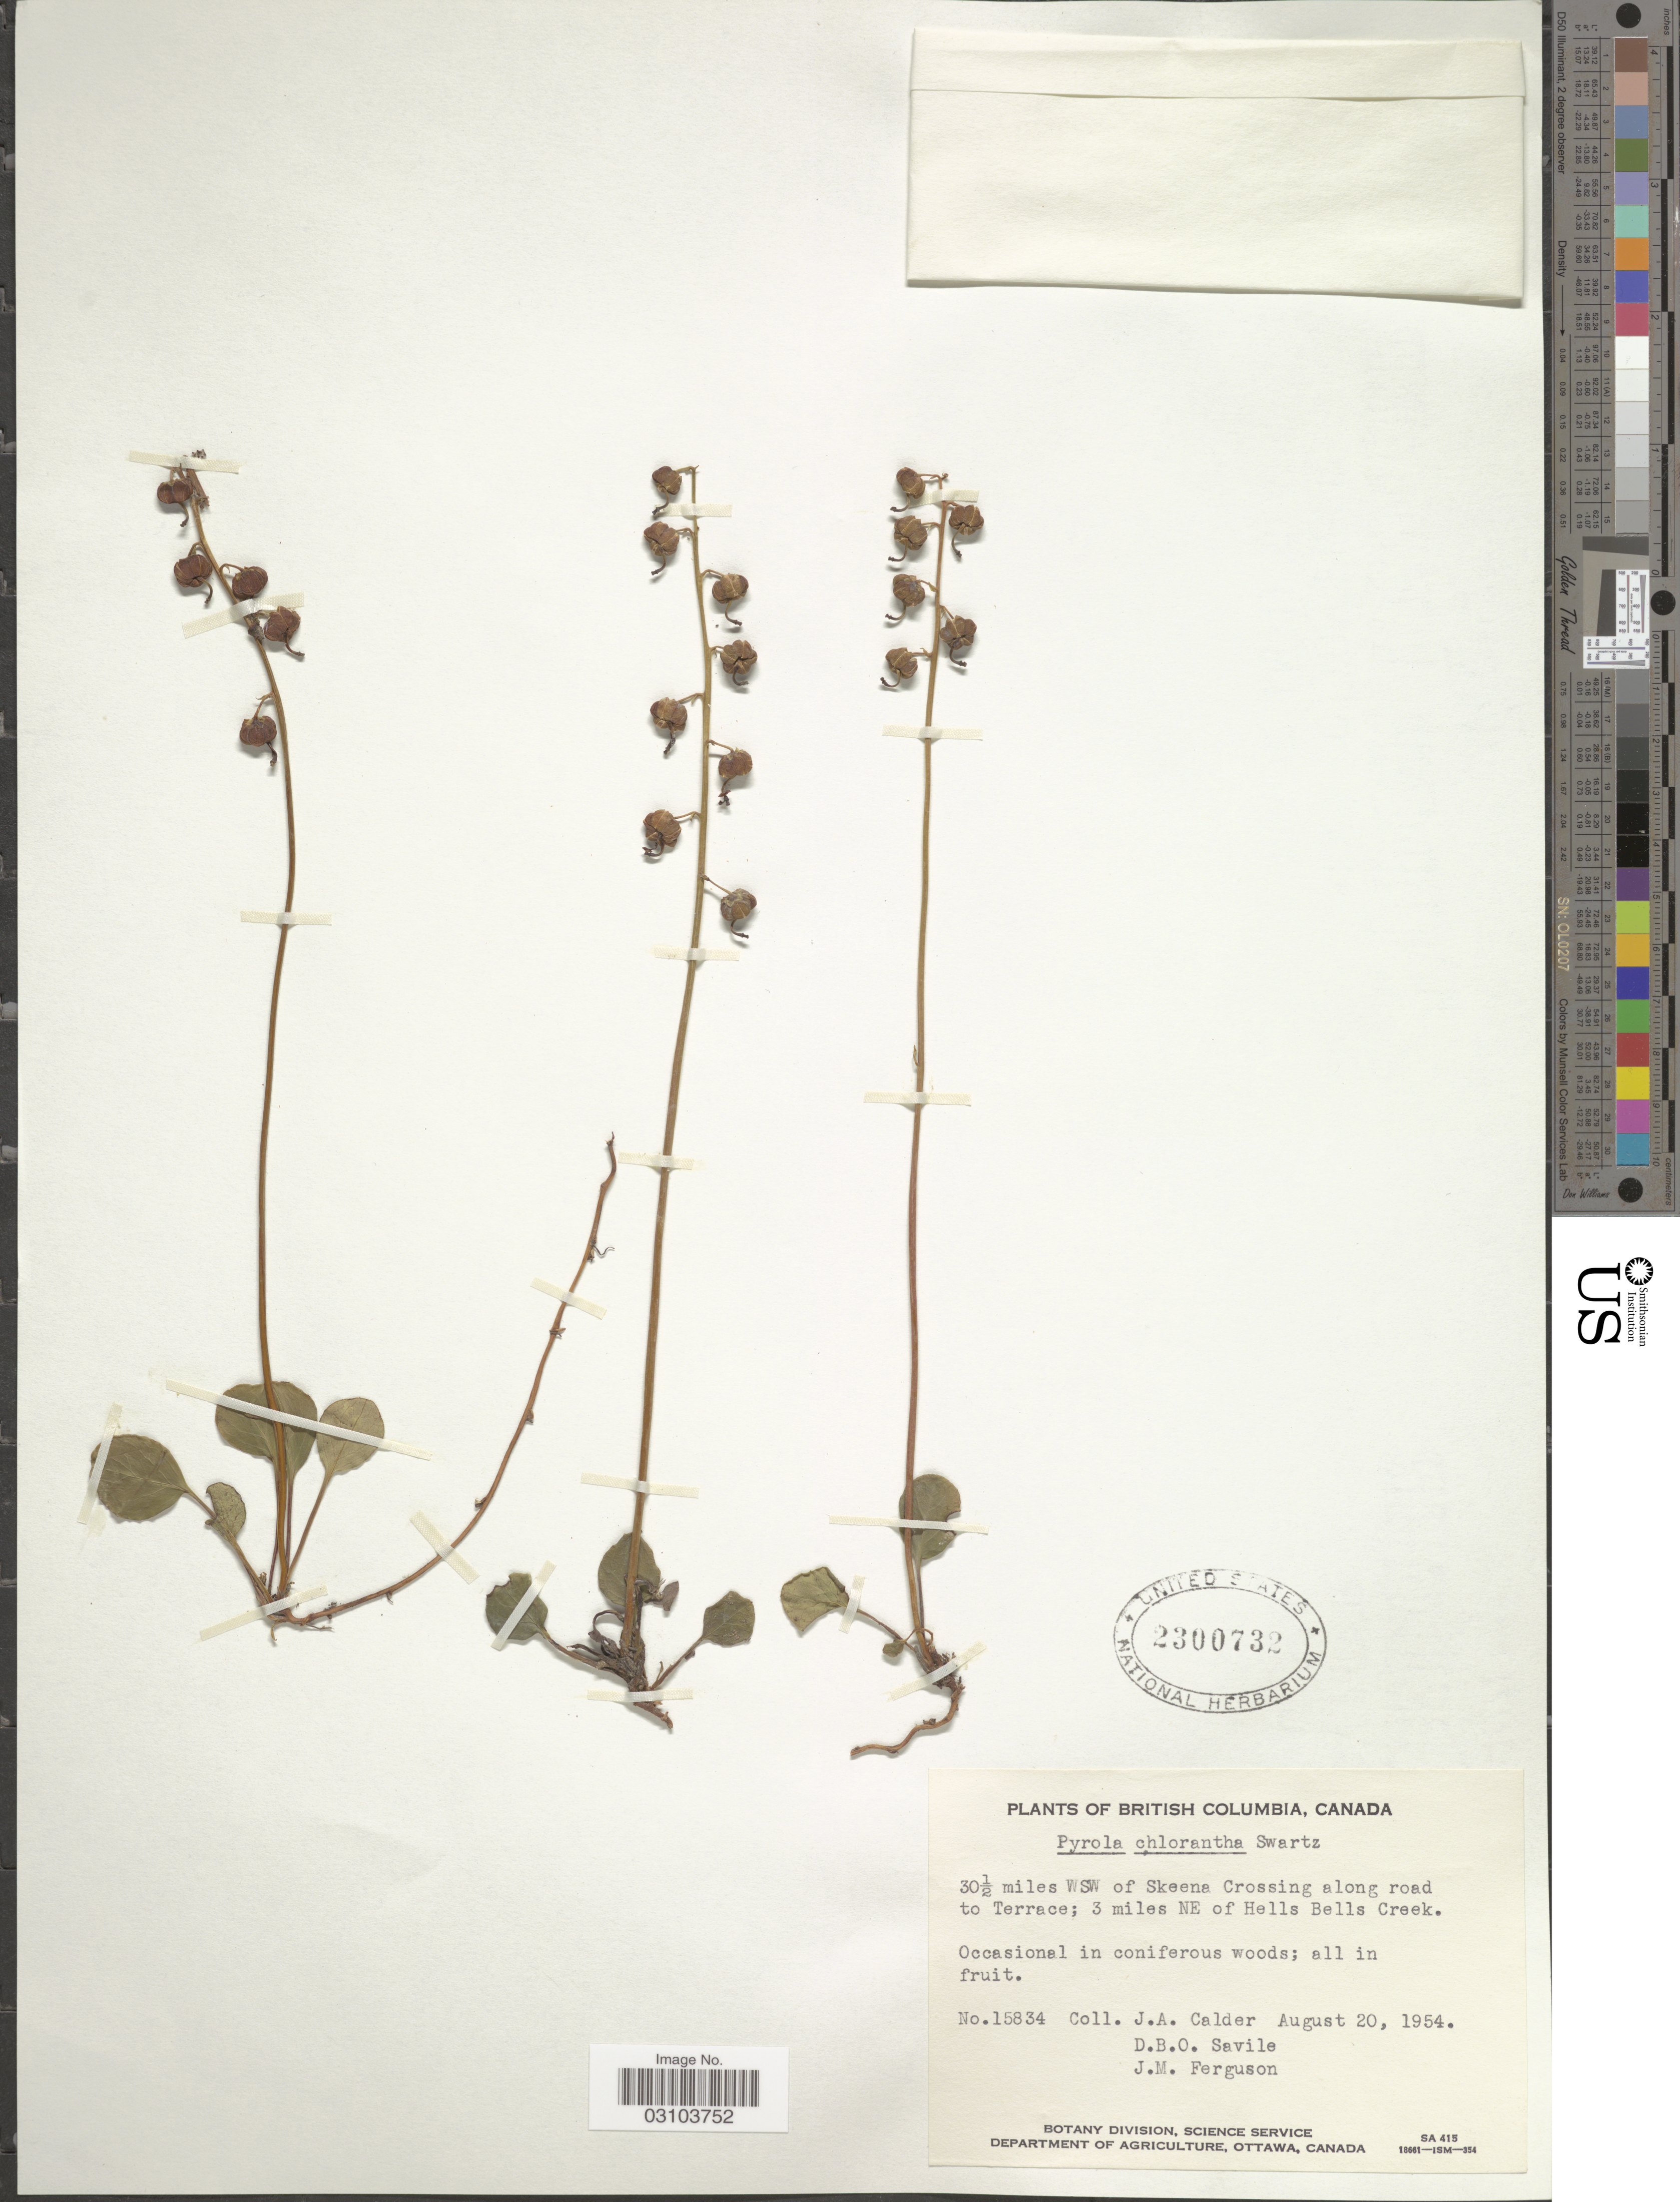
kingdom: Plantae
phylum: Tracheophyta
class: Magnoliopsida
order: Ericales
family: Ericaceae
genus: Pyrola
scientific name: Pyrola chlorantha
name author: Schweigg.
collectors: J. A. Calder, D. Savile & J. M. Ferguson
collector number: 15834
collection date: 1954-08-20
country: Canada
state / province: British Columbia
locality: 30½ miles WSW of Skeena Crossing along road to Terrace; 3 miles NE of Hells Bells Creek.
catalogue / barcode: US 2300732